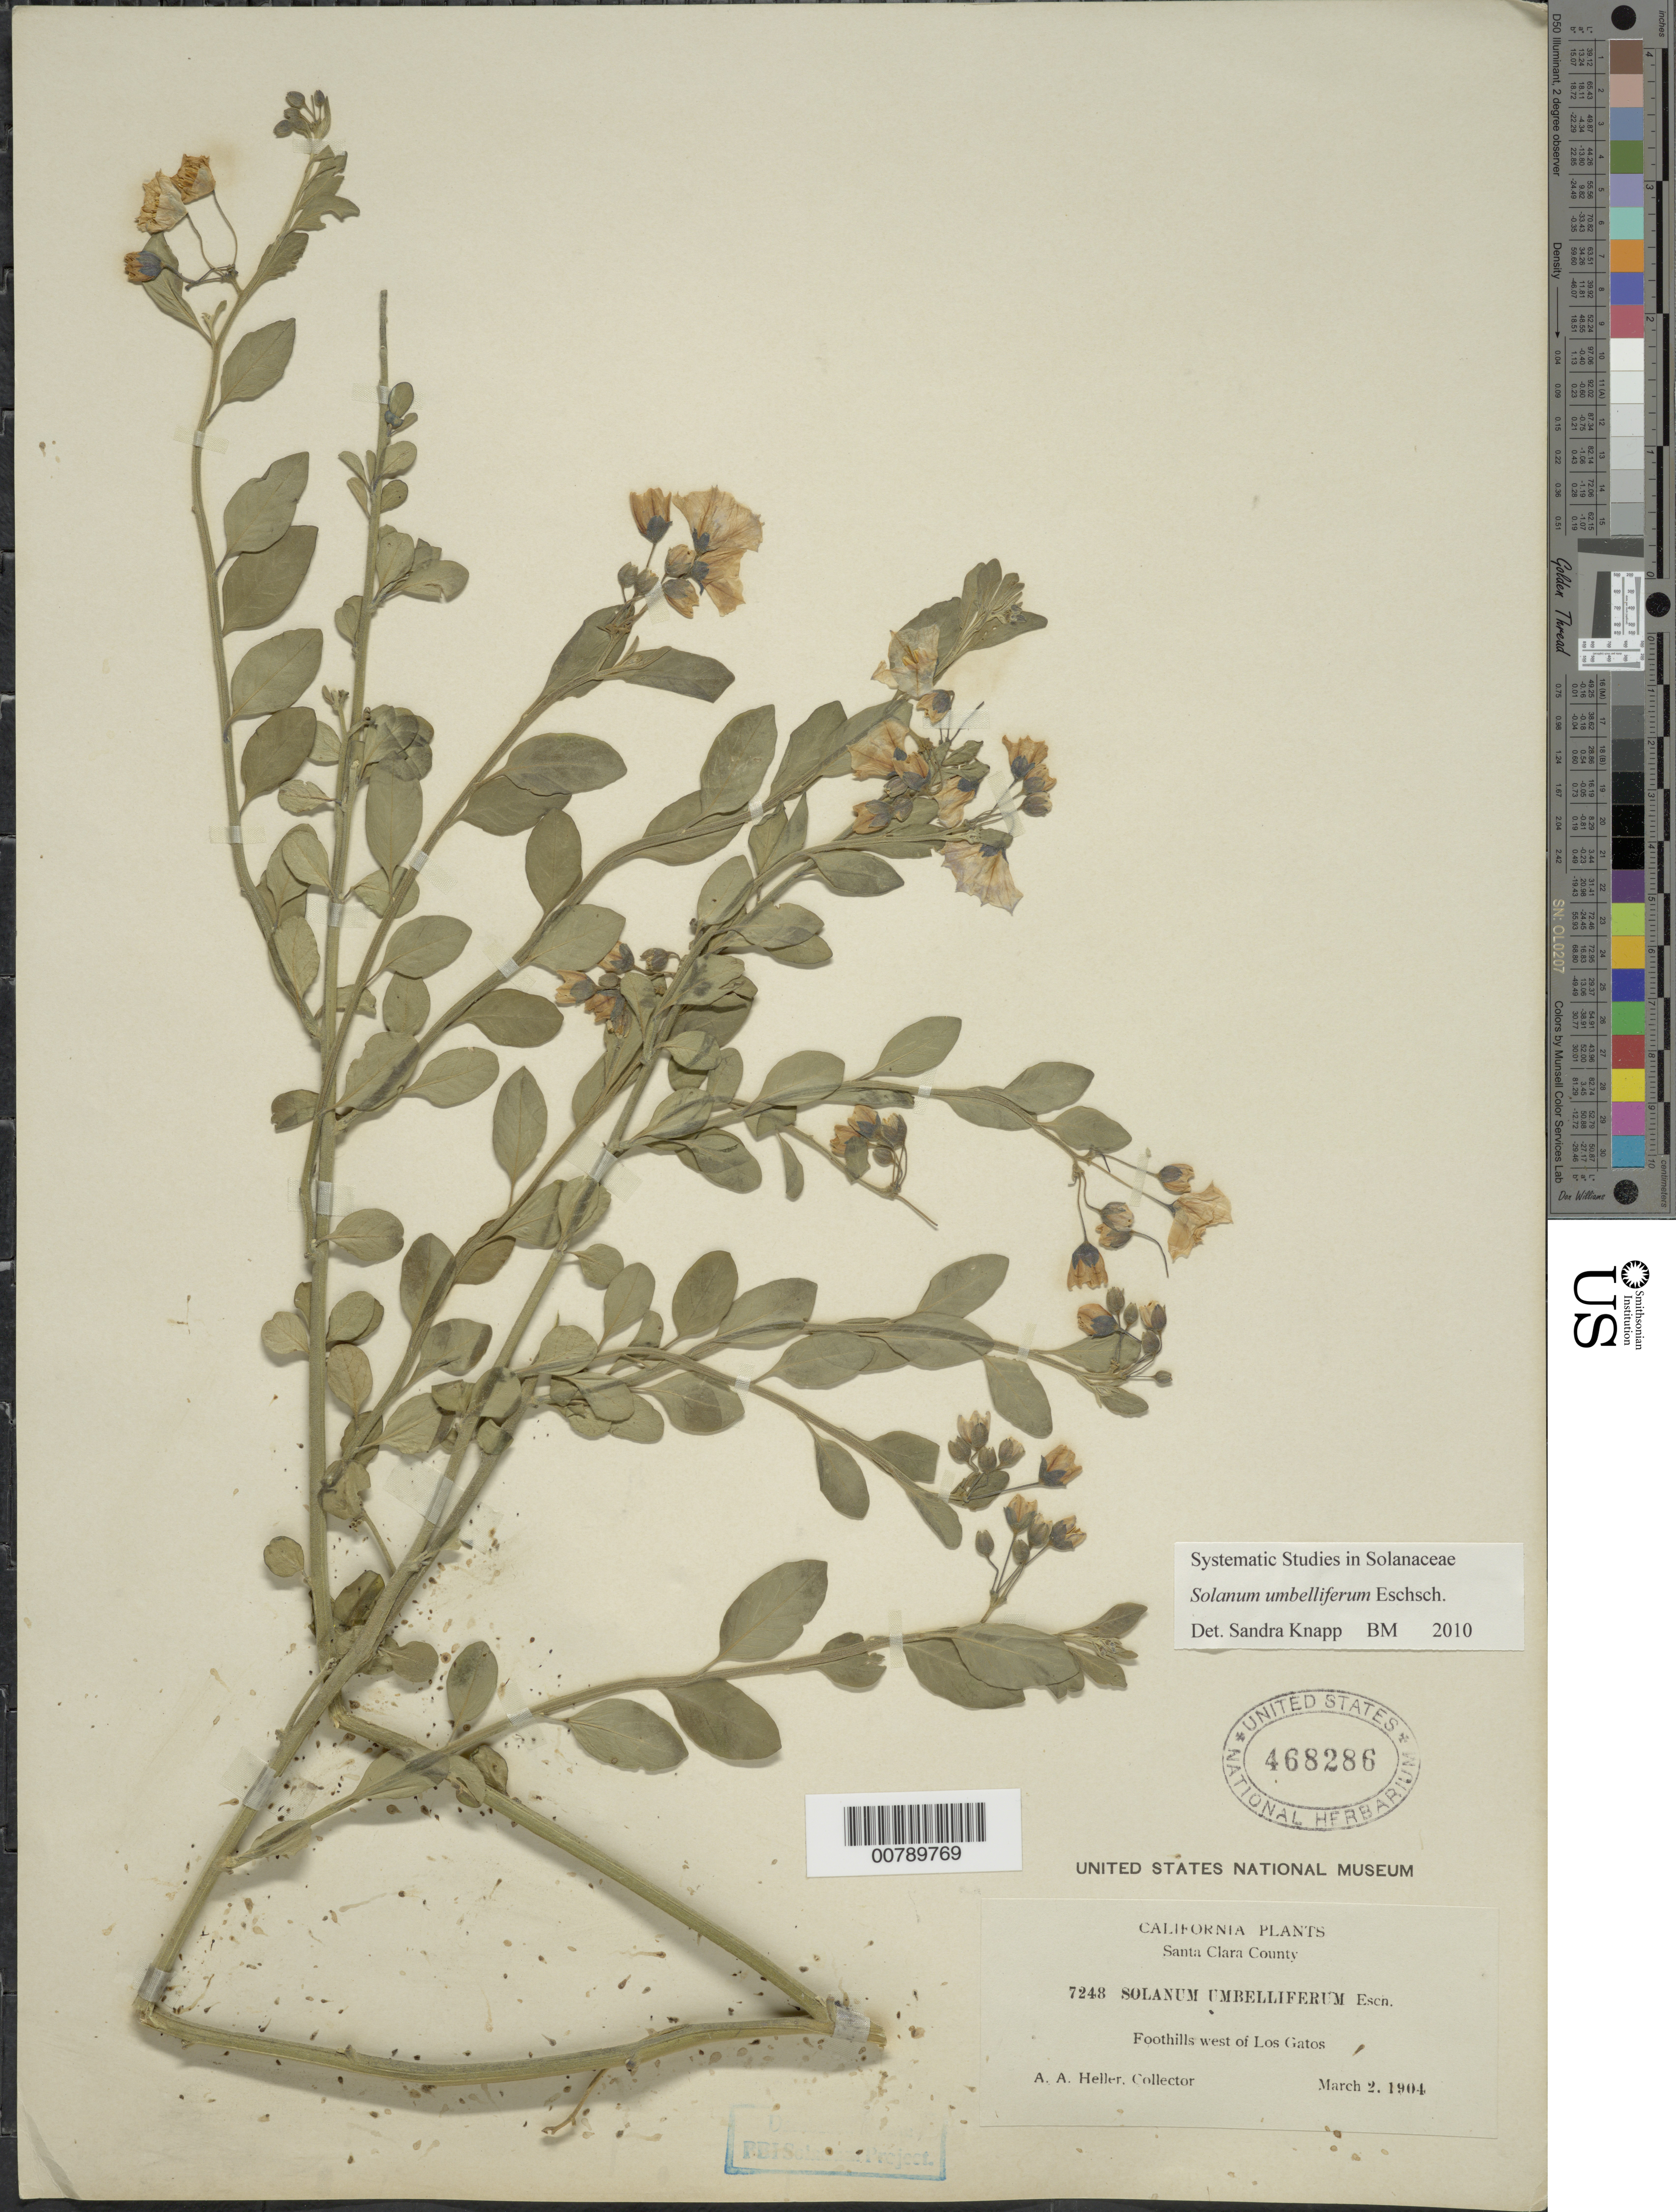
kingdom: Plantae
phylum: Tracheophyta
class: Magnoliopsida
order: Solanales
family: Solanaceae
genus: Solanum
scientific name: Solanum umbelliferum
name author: Eschsch.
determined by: Knapp, S. D.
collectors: A. A. Heller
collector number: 7248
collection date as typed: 2 Mar 1904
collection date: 1904-03-02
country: United States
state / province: California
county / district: Santa Clara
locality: foothills W of Los Gatos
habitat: foothills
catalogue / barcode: US 468286